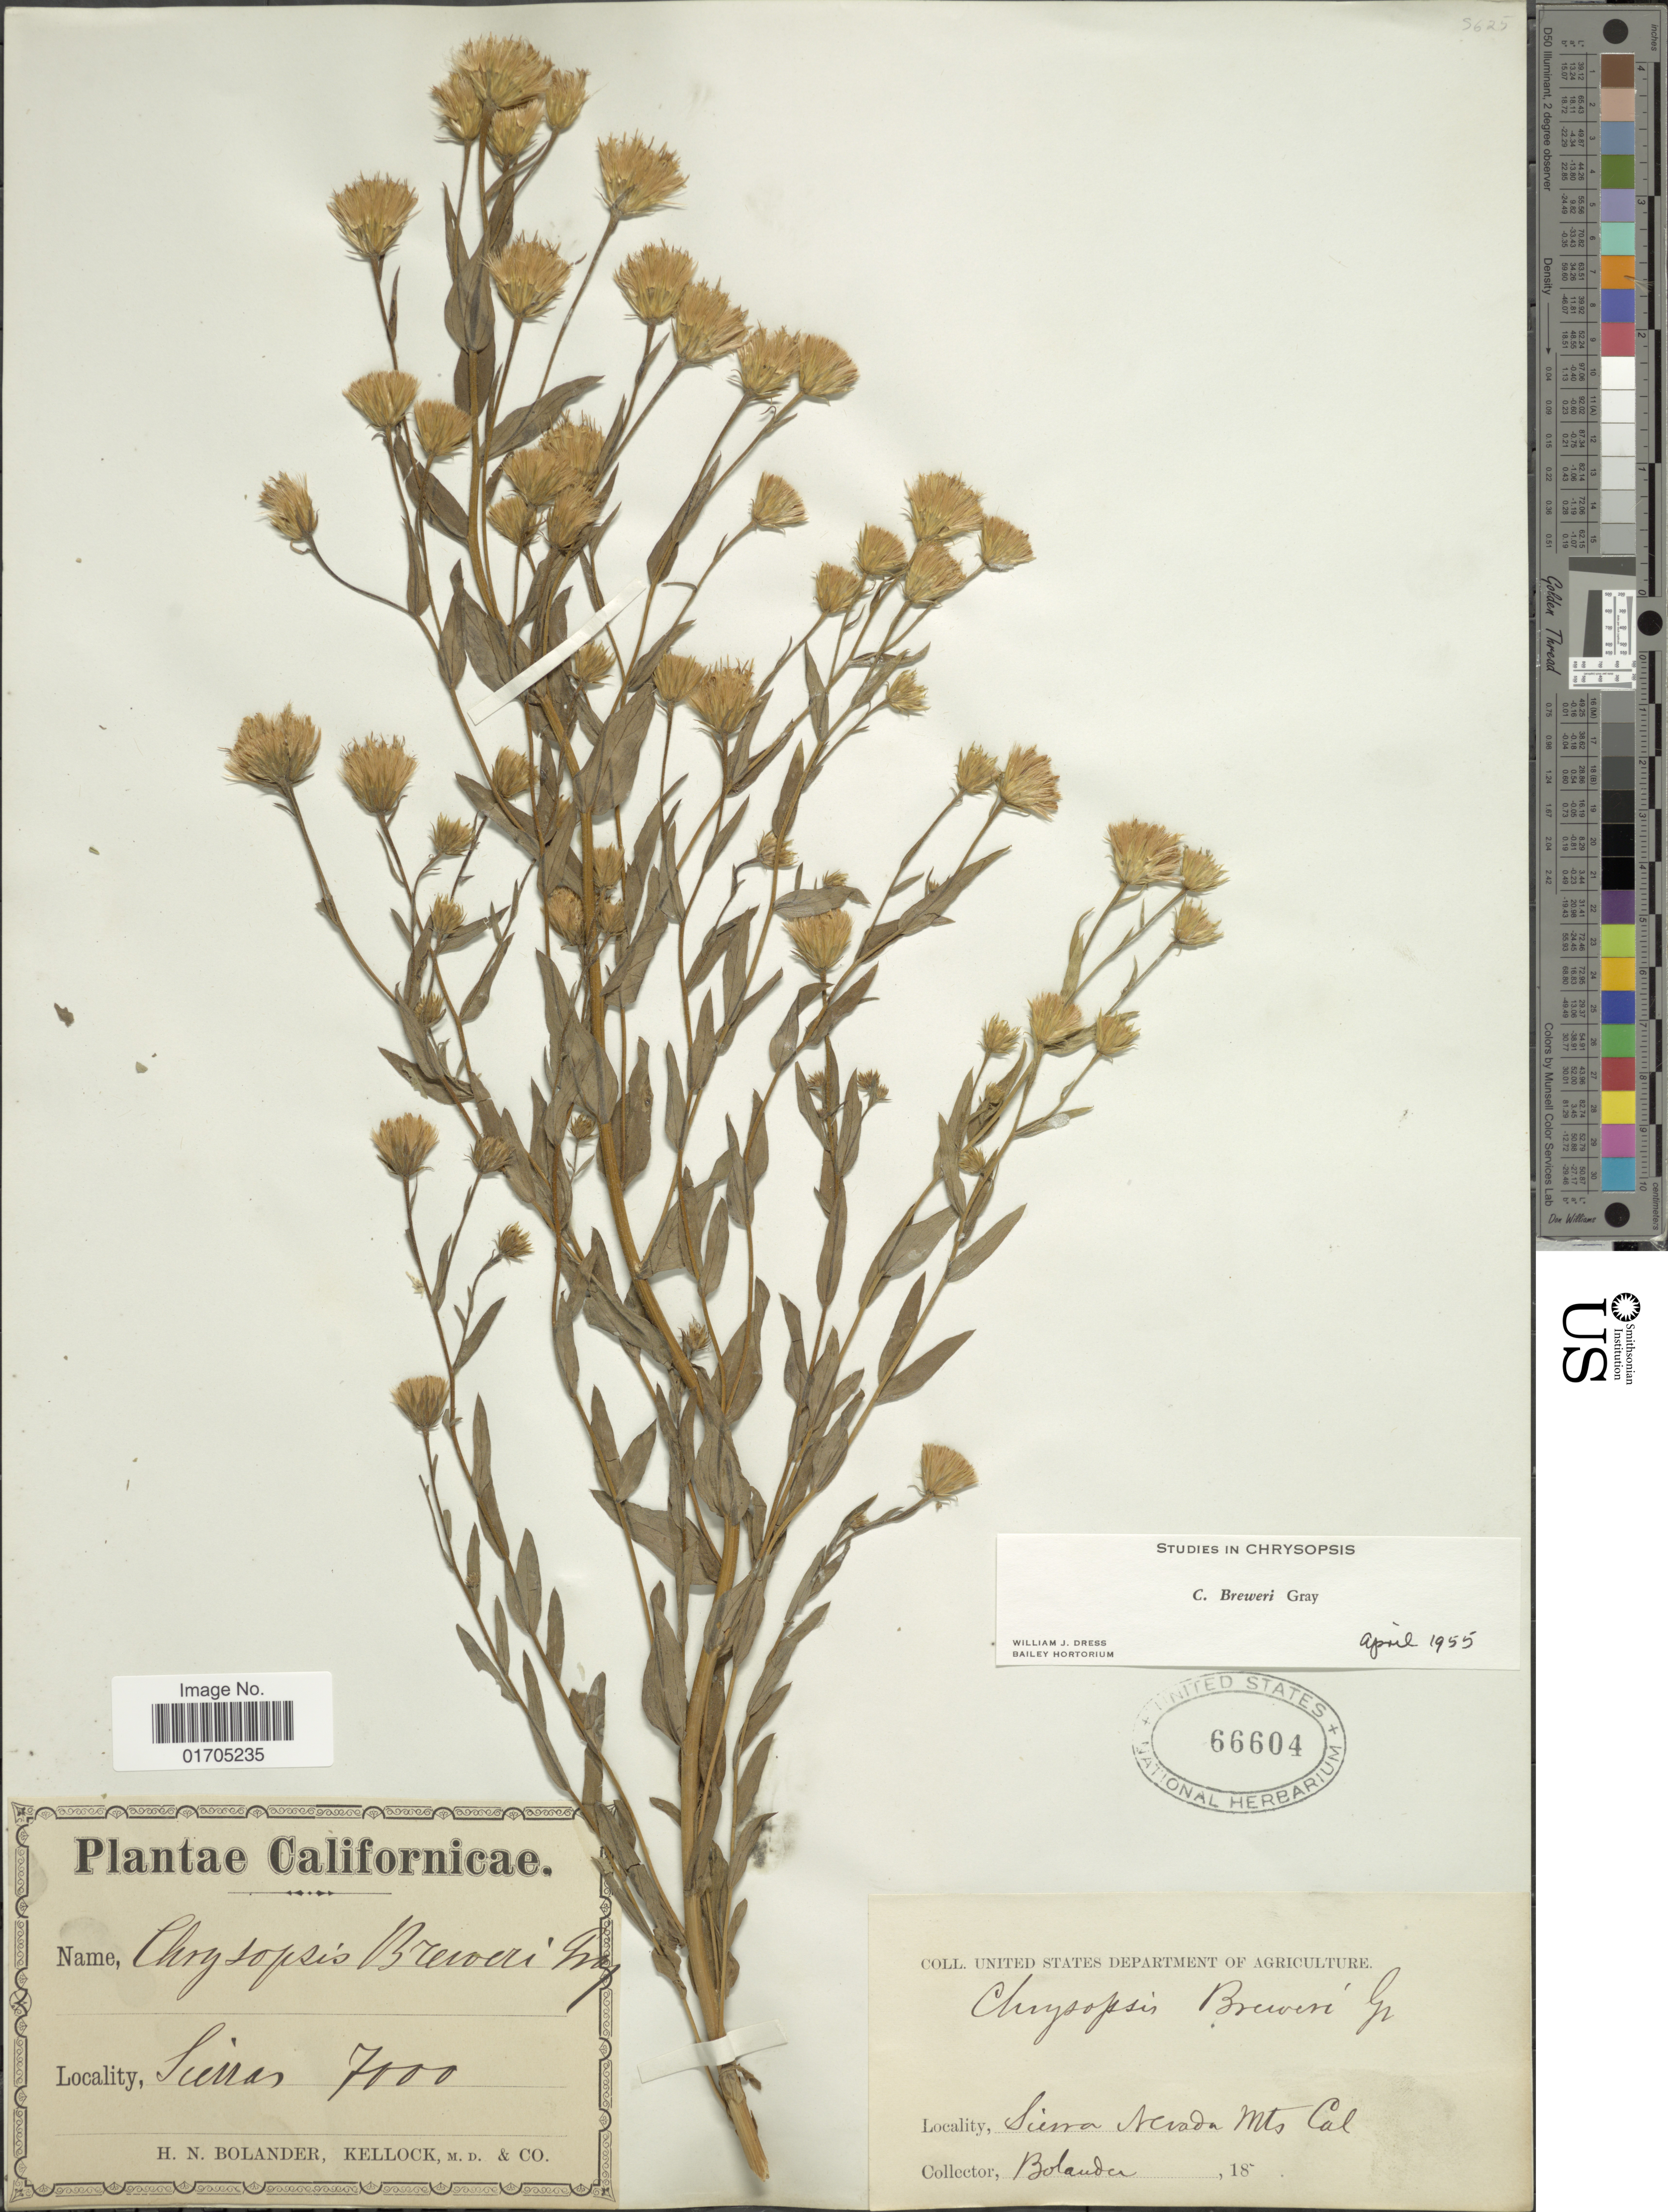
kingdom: Plantae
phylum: Tracheophyta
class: Magnoliopsida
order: Asterales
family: Asteraceae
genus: Eucephalus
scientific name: Eucephalus breweri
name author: (A. Gray) G.L. Nesom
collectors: H. Bolander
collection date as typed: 18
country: United States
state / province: California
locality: Sierra Nevada Mts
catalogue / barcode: US 66604